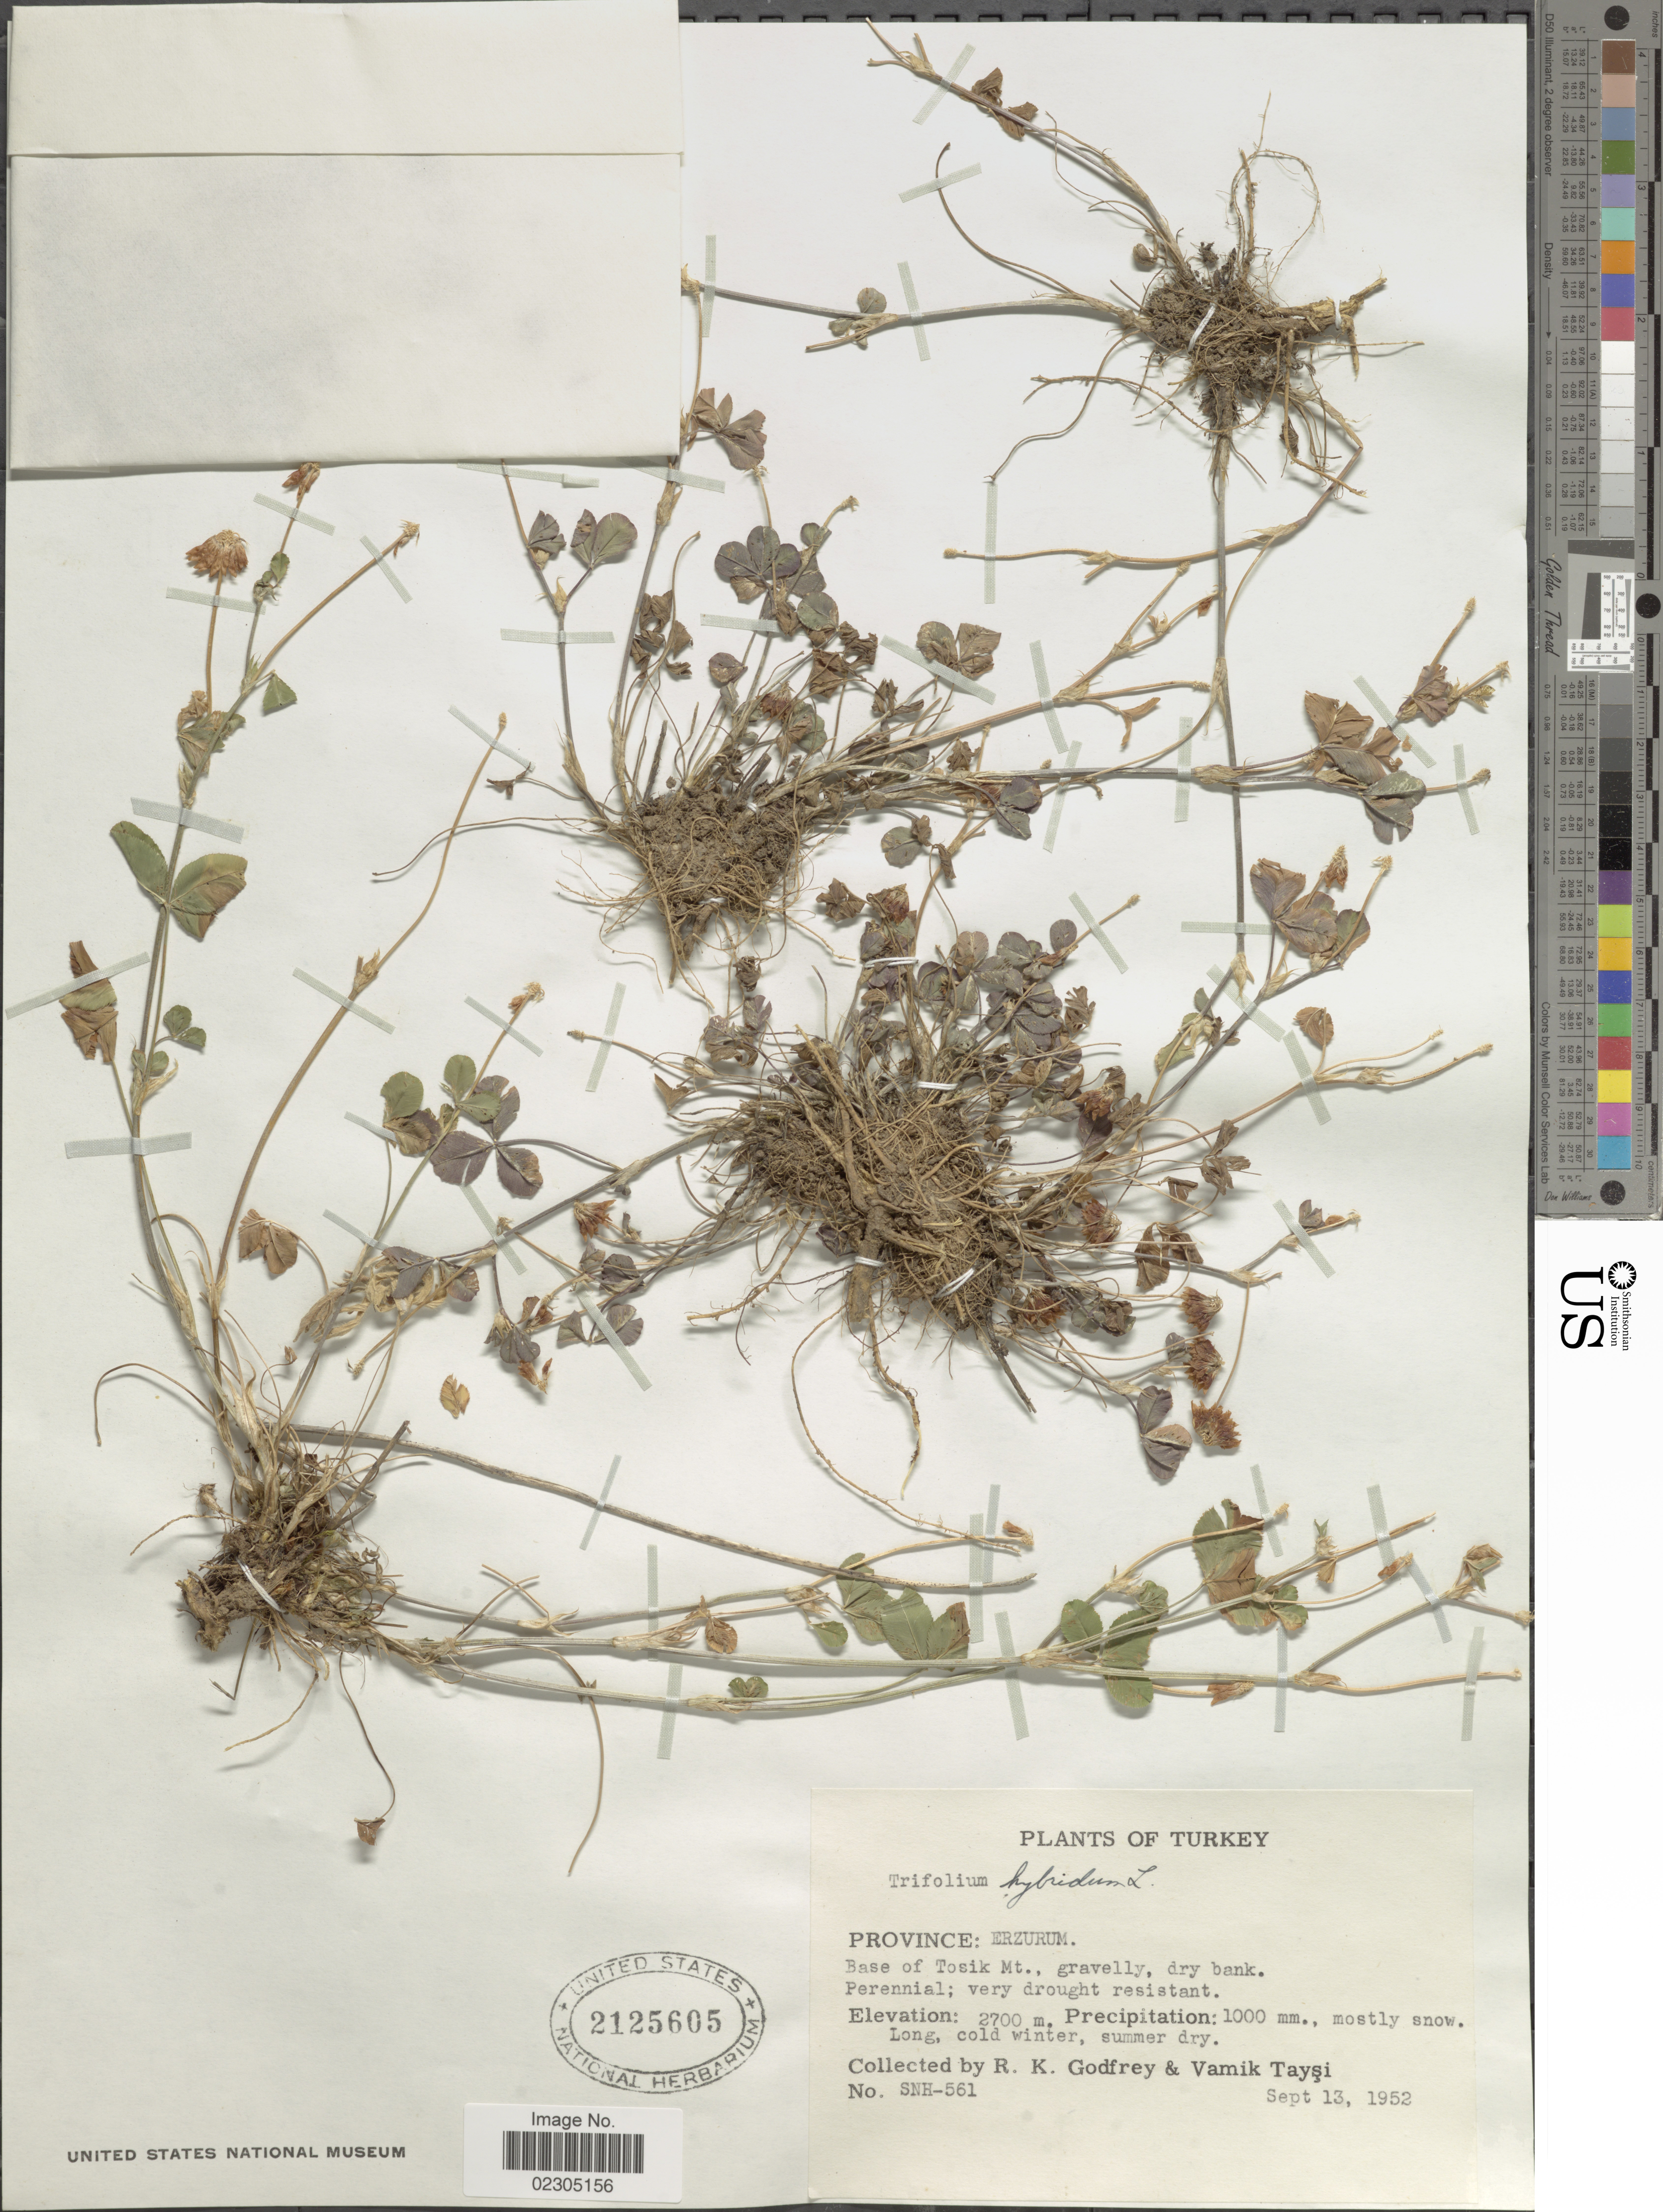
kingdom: Plantae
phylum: Tracheophyta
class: Magnoliopsida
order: Fabales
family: Fabaceae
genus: Trifolium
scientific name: Trifolium hybridum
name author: L.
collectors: R. K. Godfrey & V. Taysi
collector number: SNH-561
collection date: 1952-09-13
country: Turkey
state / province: Erzurum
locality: Base of Tosik Mt., gravelly, dry bank.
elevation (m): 2700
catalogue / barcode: US 2125605